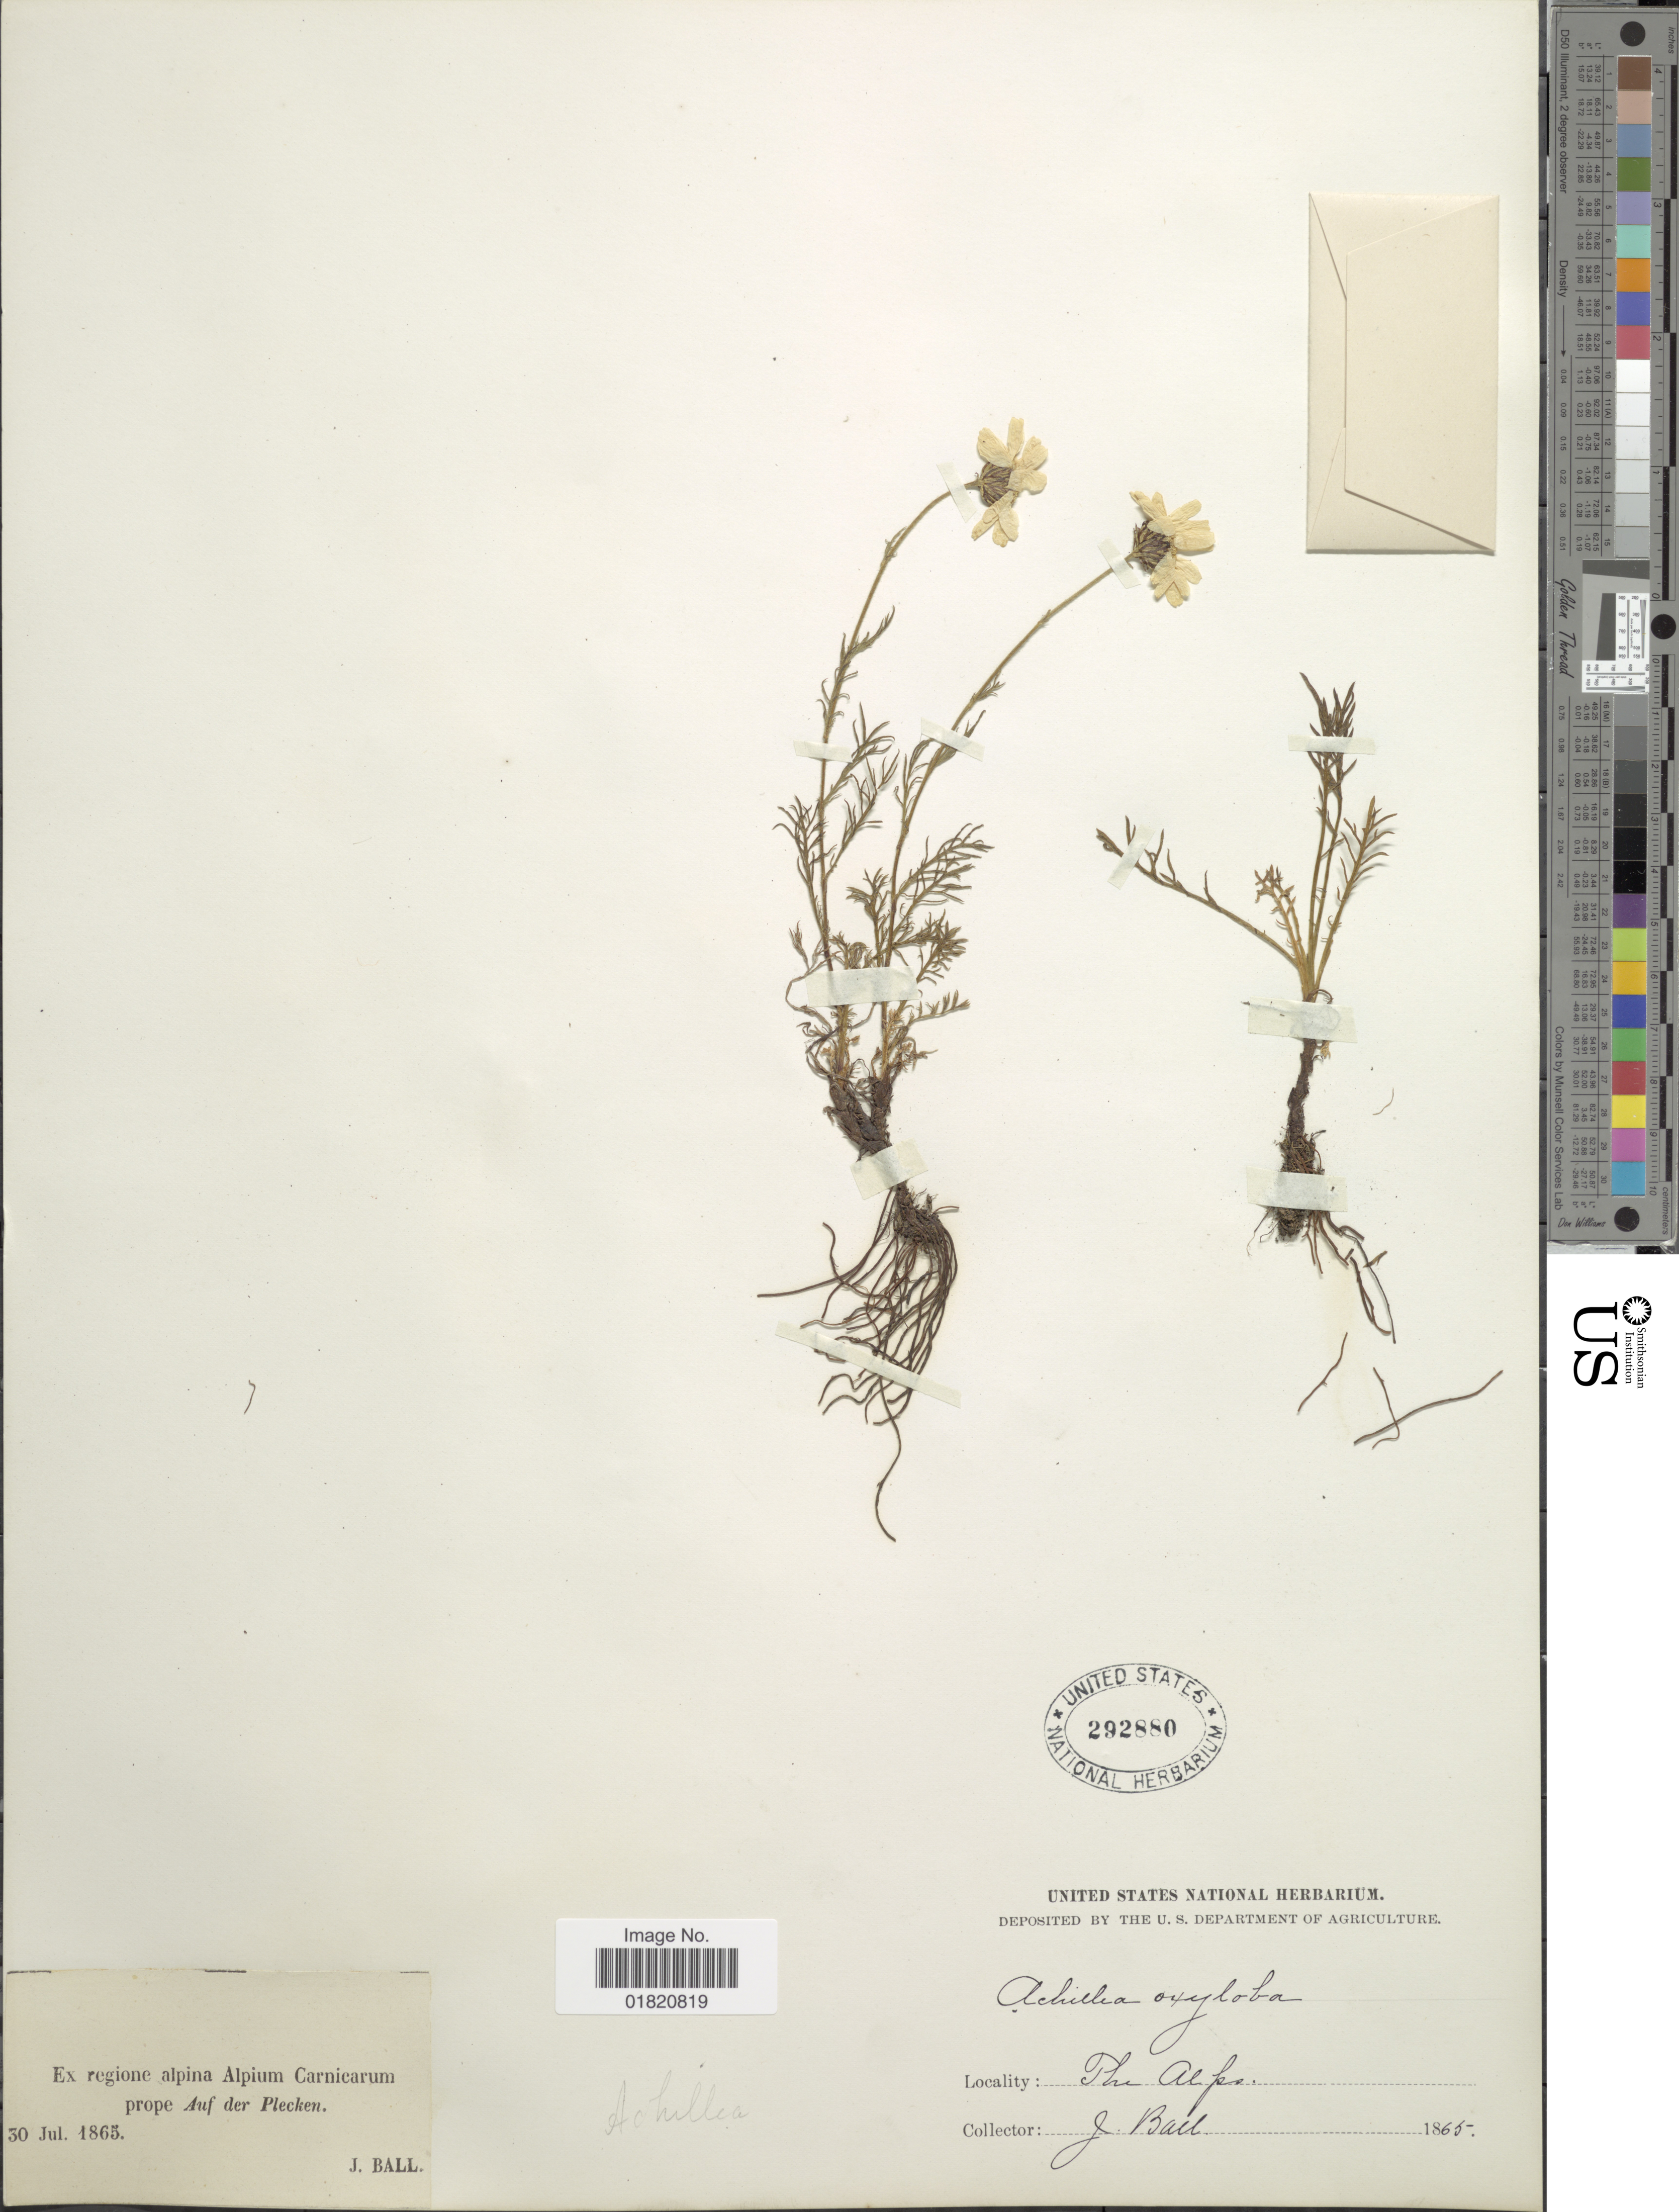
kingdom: Plantae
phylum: Tracheophyta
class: Magnoliopsida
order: Asterales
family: Asteraceae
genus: Achillea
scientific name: Achillea oxyloba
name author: (DC.) Sch. Bip.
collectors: J. Ball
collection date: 1865-07-30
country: Italy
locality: Ex regione alpina Alpium Carnicarum prope Auf der Plecken. The Alps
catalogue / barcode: US 292880